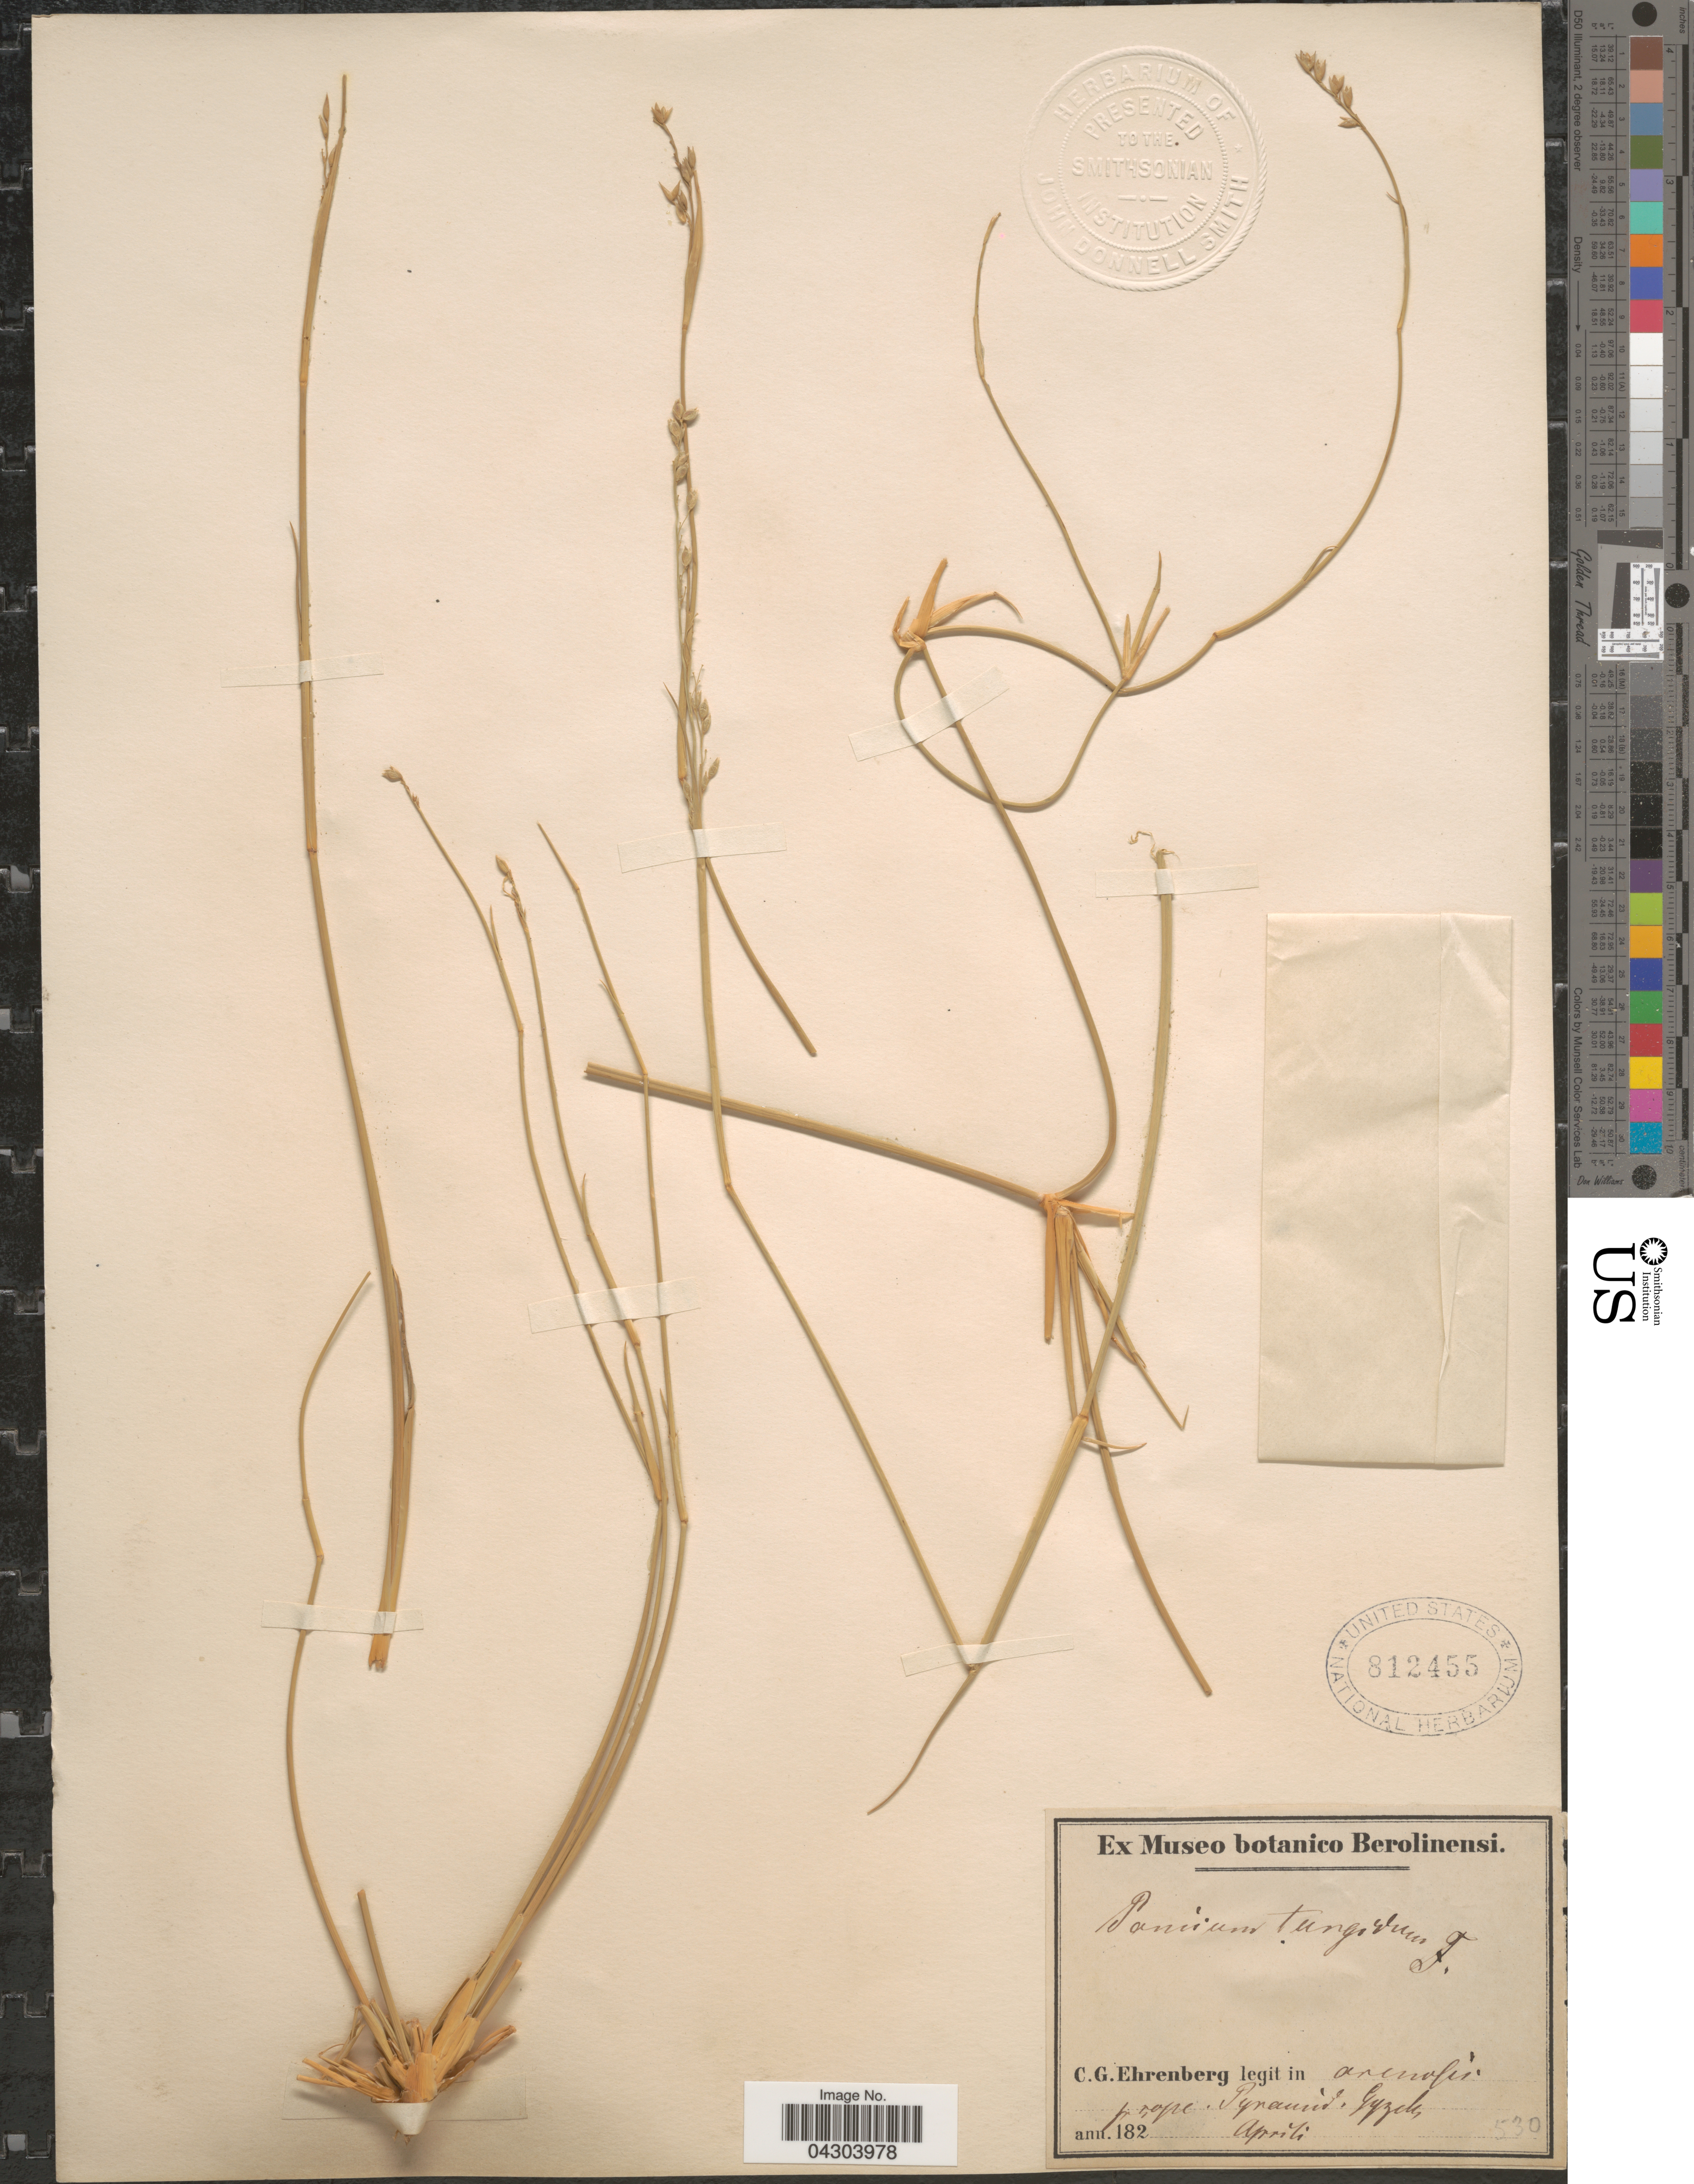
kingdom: Plantae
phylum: Tracheophyta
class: Liliopsida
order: Poales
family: Poaceae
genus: Panicum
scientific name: Panicum turgidum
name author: Forssk.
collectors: C. Ehrenberg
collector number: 2730*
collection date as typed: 182 Aprili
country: Egypt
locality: In arenosis prope Pyramid. Gyzen.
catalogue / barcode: US 812455